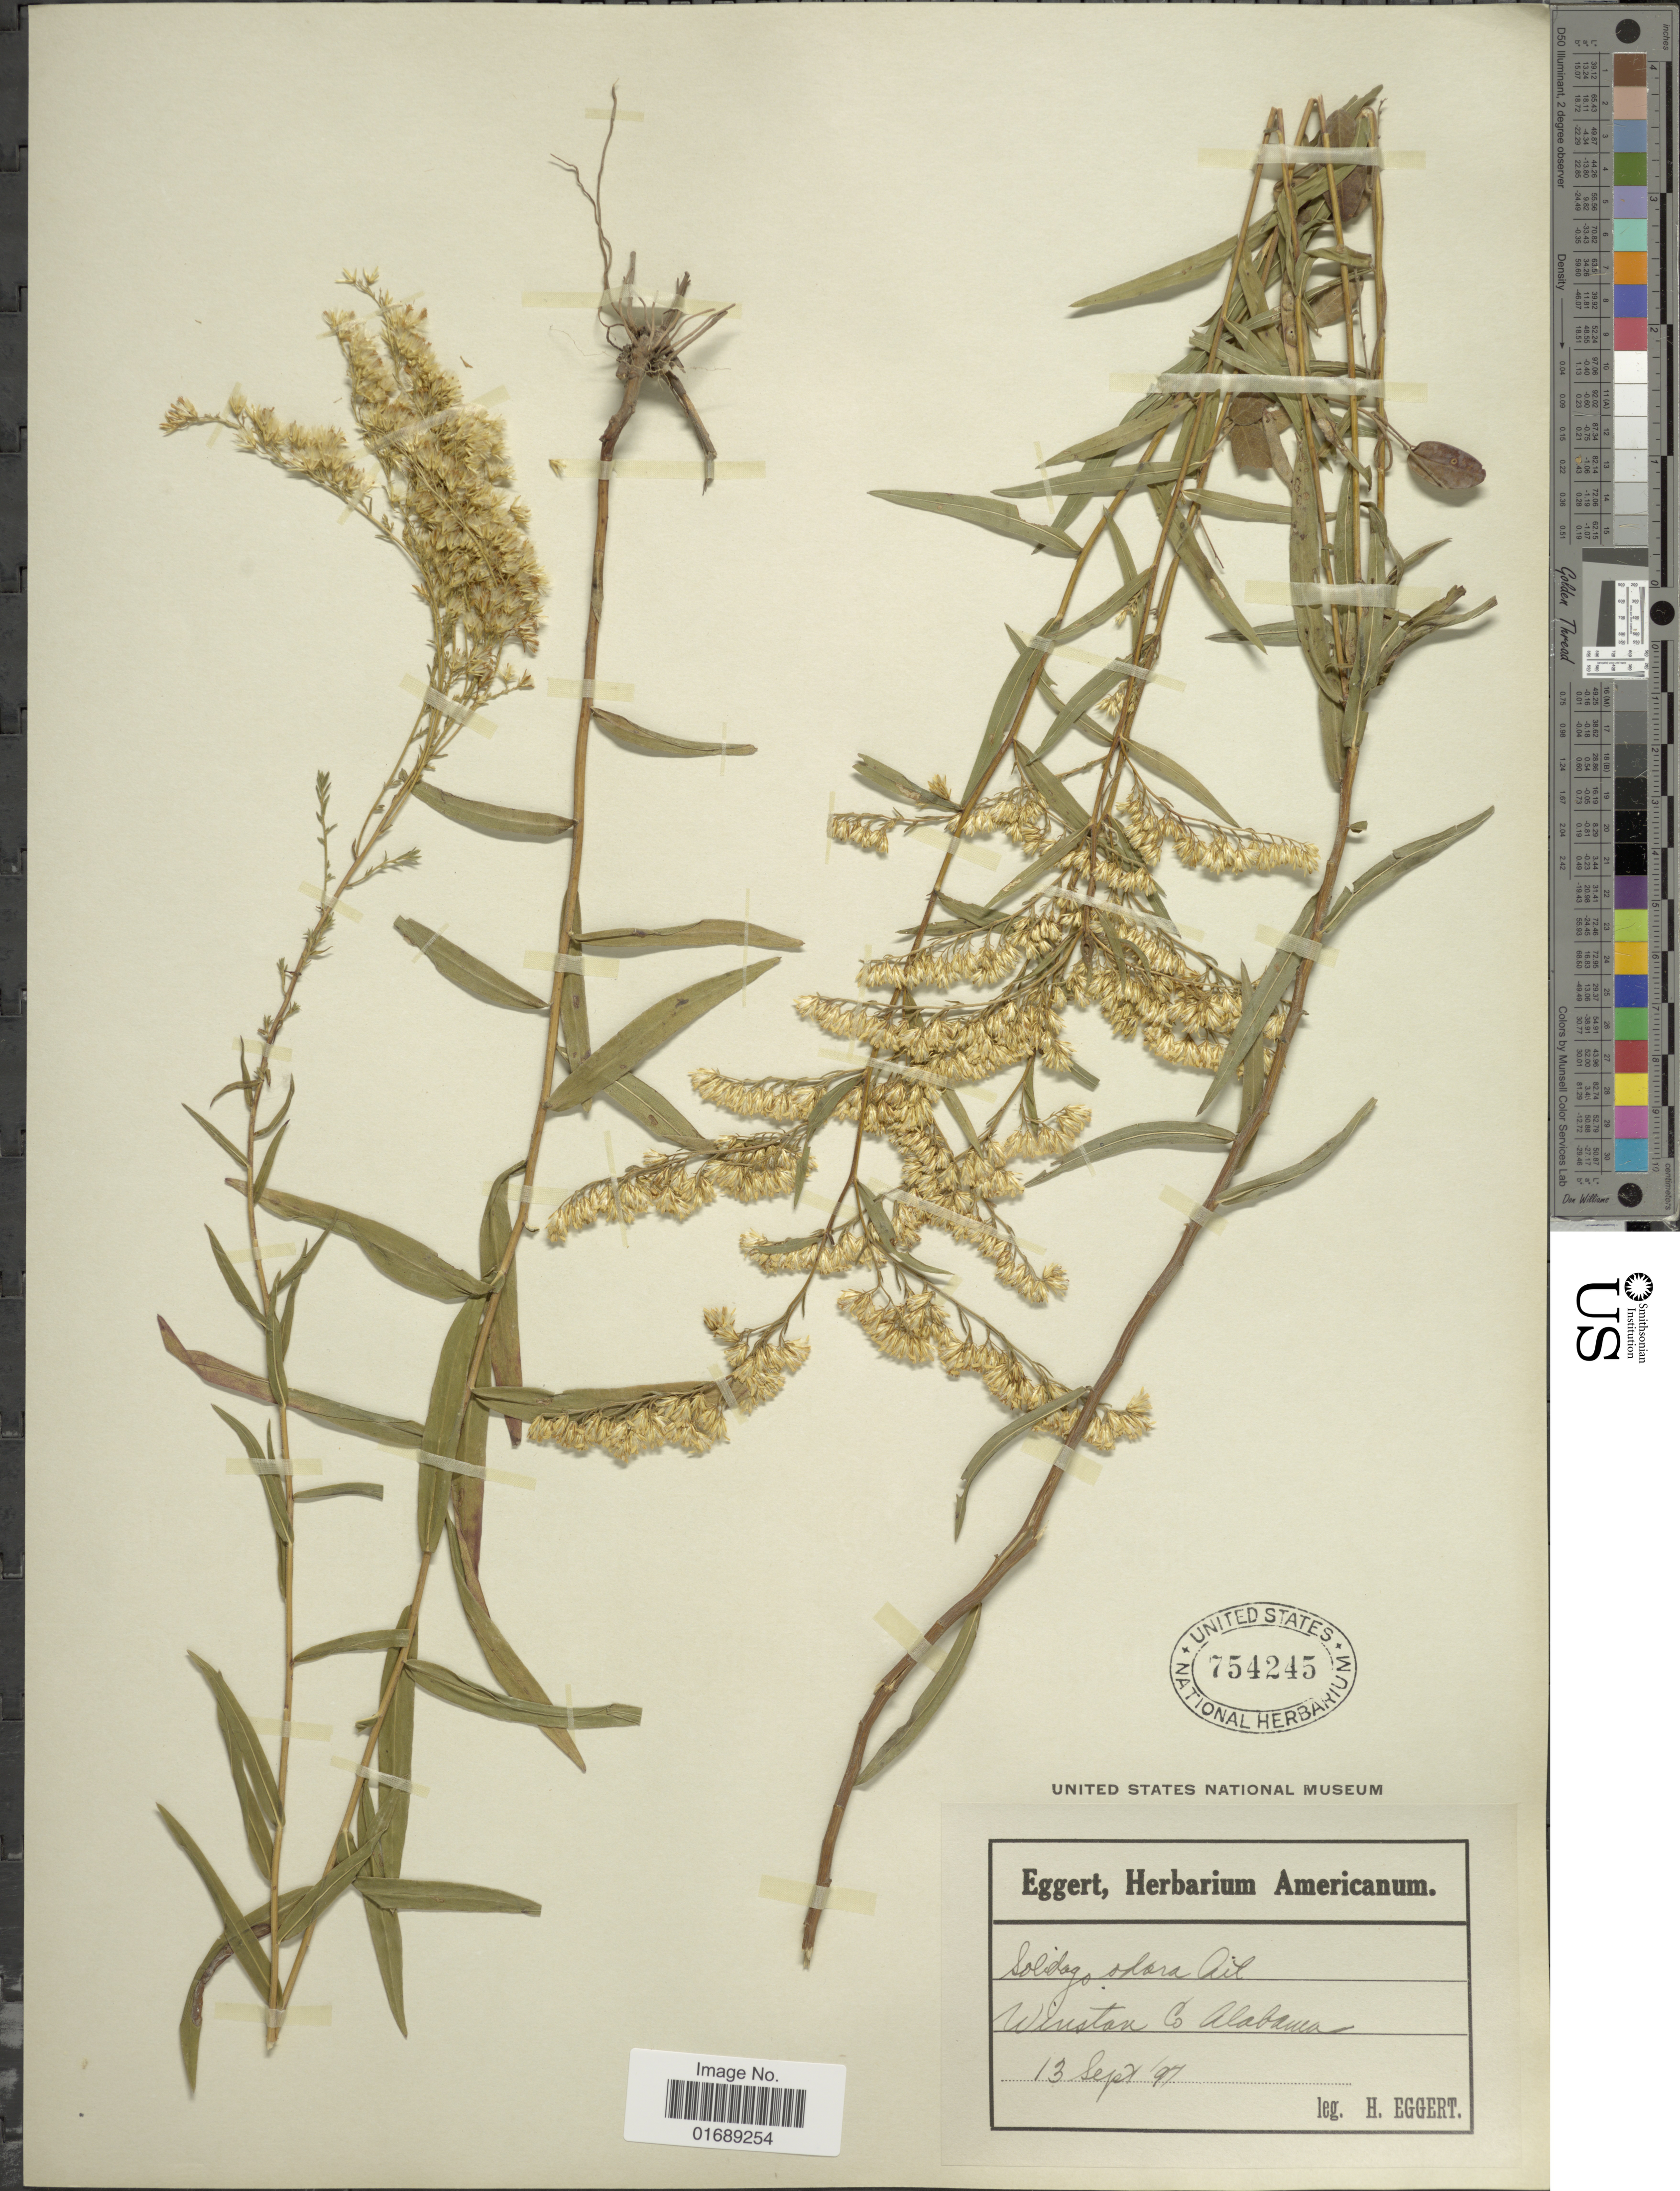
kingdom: Plantae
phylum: Tracheophyta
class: Magnoliopsida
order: Asterales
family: Asteraceae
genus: Solidago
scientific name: Solidago odora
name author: Aiton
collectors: H. Eggert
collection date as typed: Transcribed d/m/y: 13/9/97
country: United States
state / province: Alabama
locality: Winston Co.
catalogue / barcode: US 754245